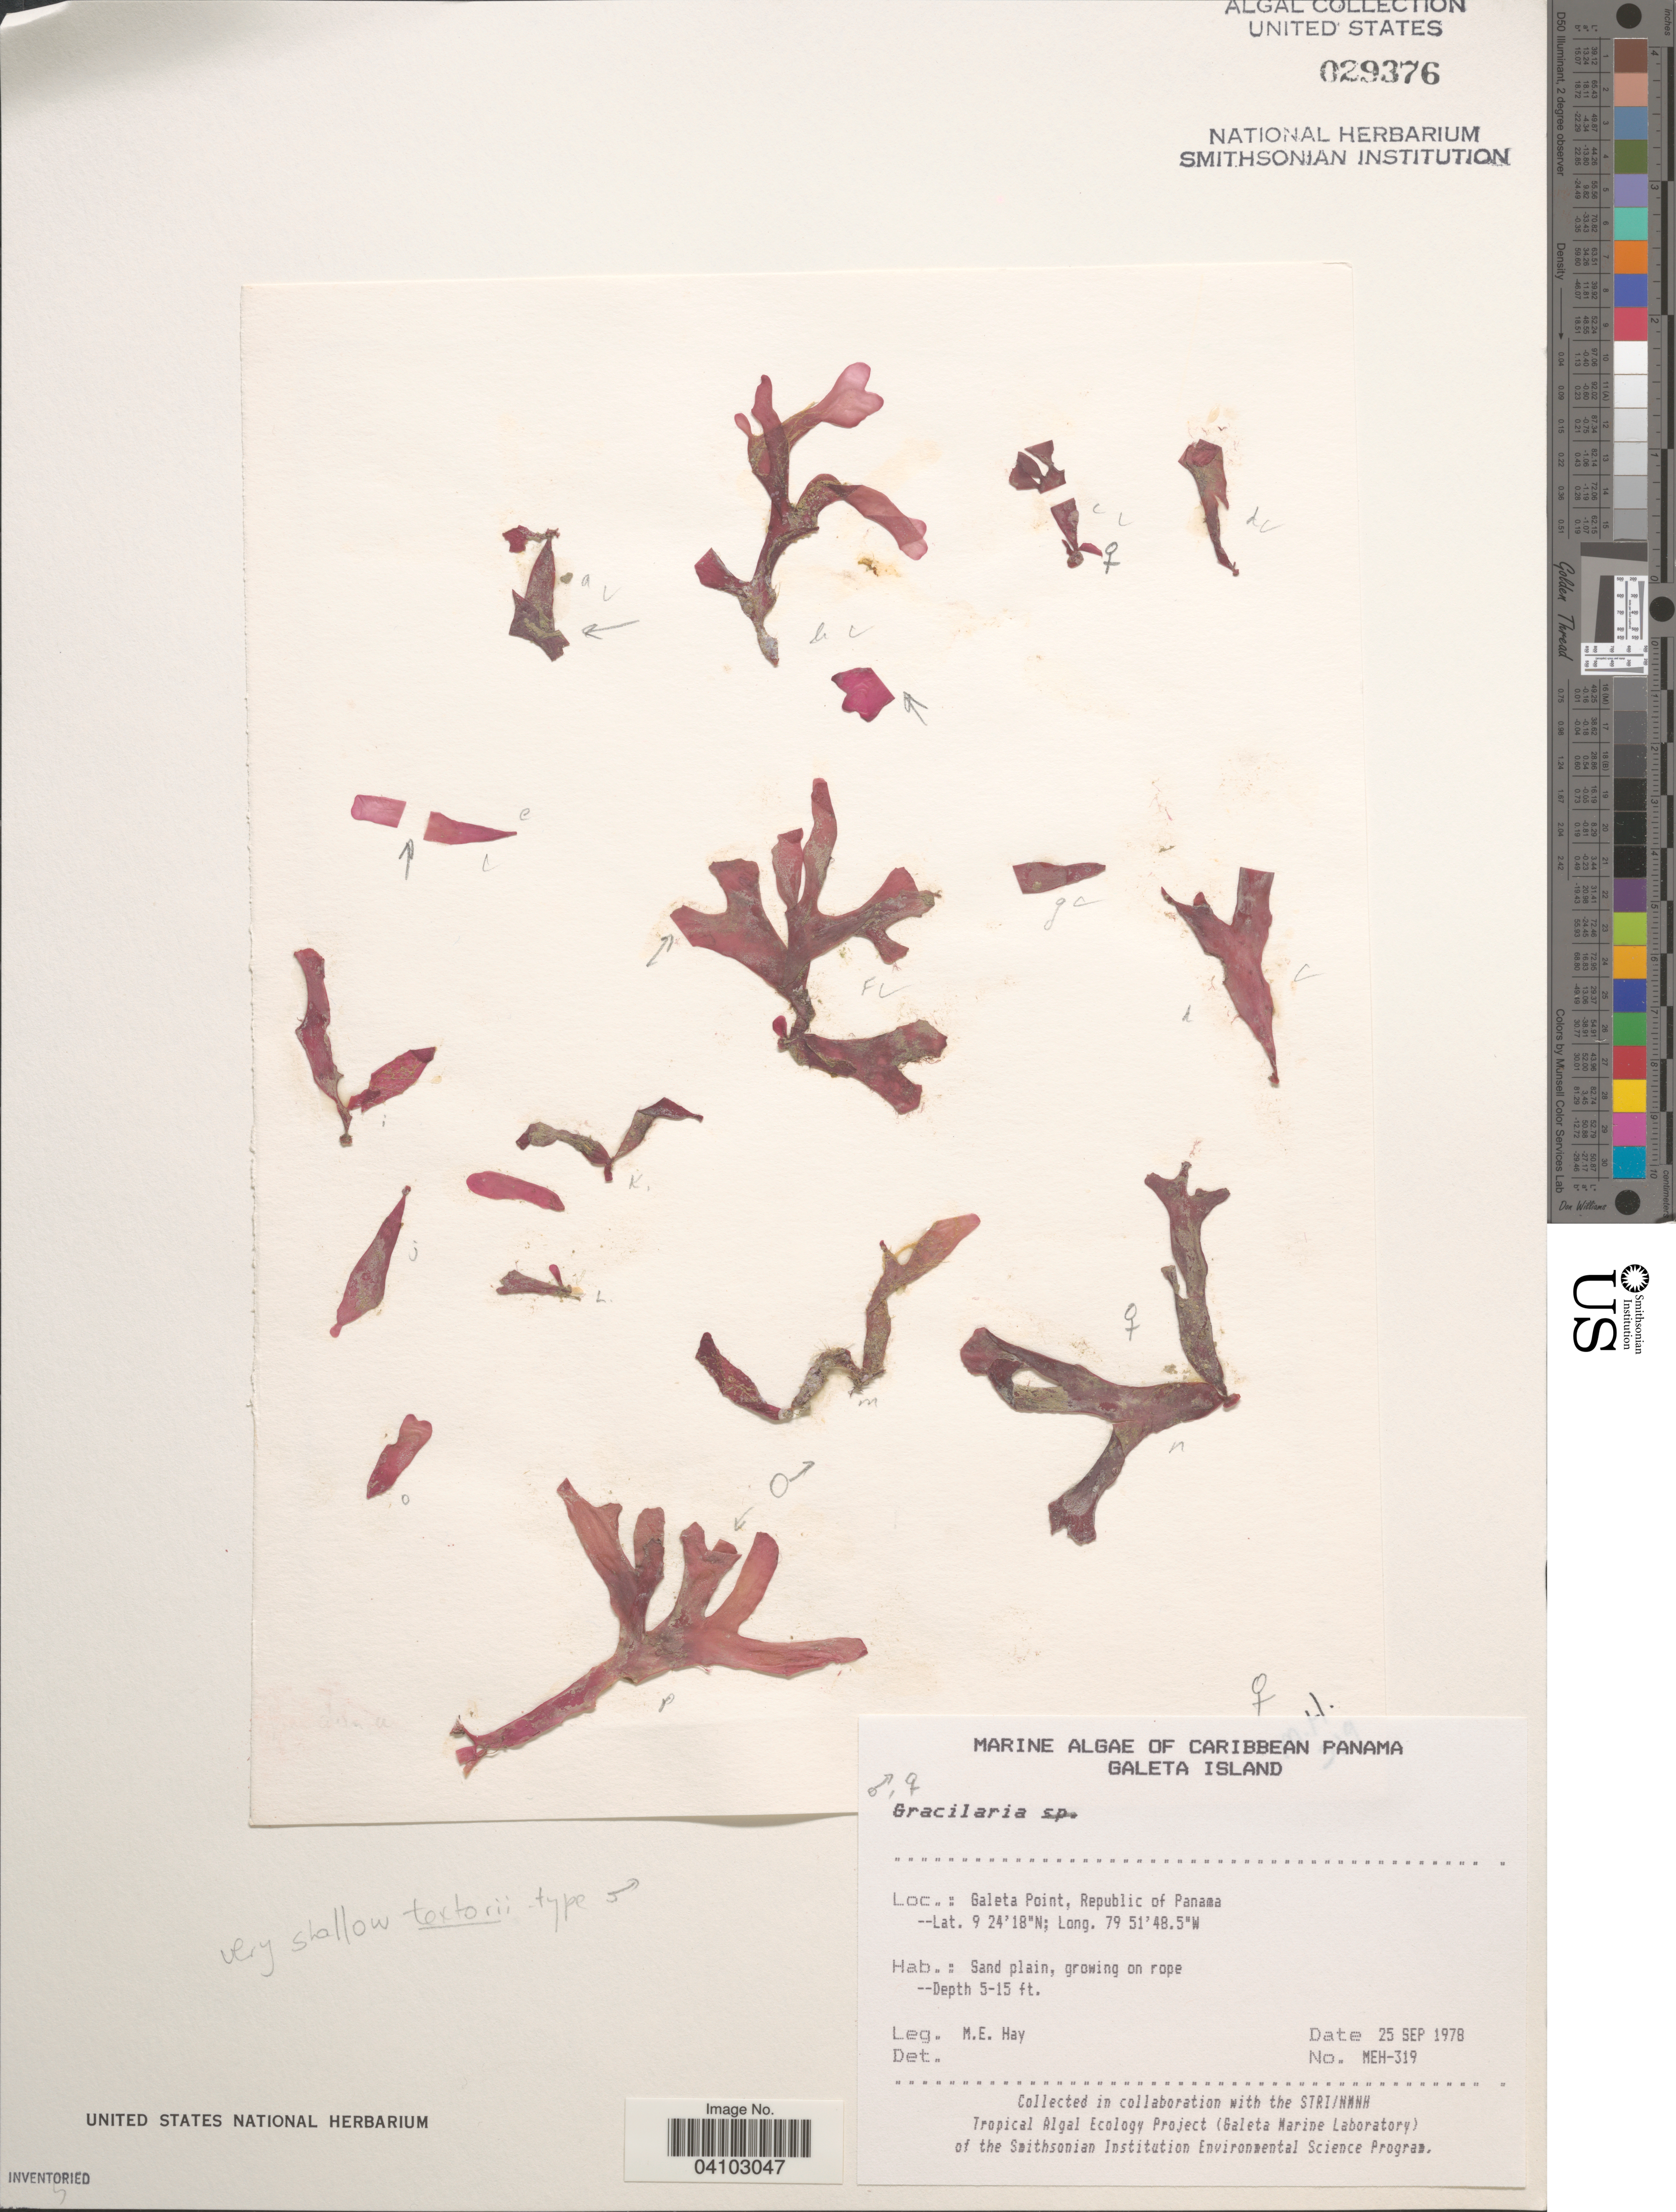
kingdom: Plantae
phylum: Rhodophyta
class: Florideophyceae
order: Gracilariales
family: Gracilariaceae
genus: Gracilaria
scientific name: Gracilaria sp.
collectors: M. E. Hay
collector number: MEH-319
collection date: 1978-09-25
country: Panama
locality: Caribbean Panama. Galeta Island. Galeta Point, Republic of Panama.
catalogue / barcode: US 23976